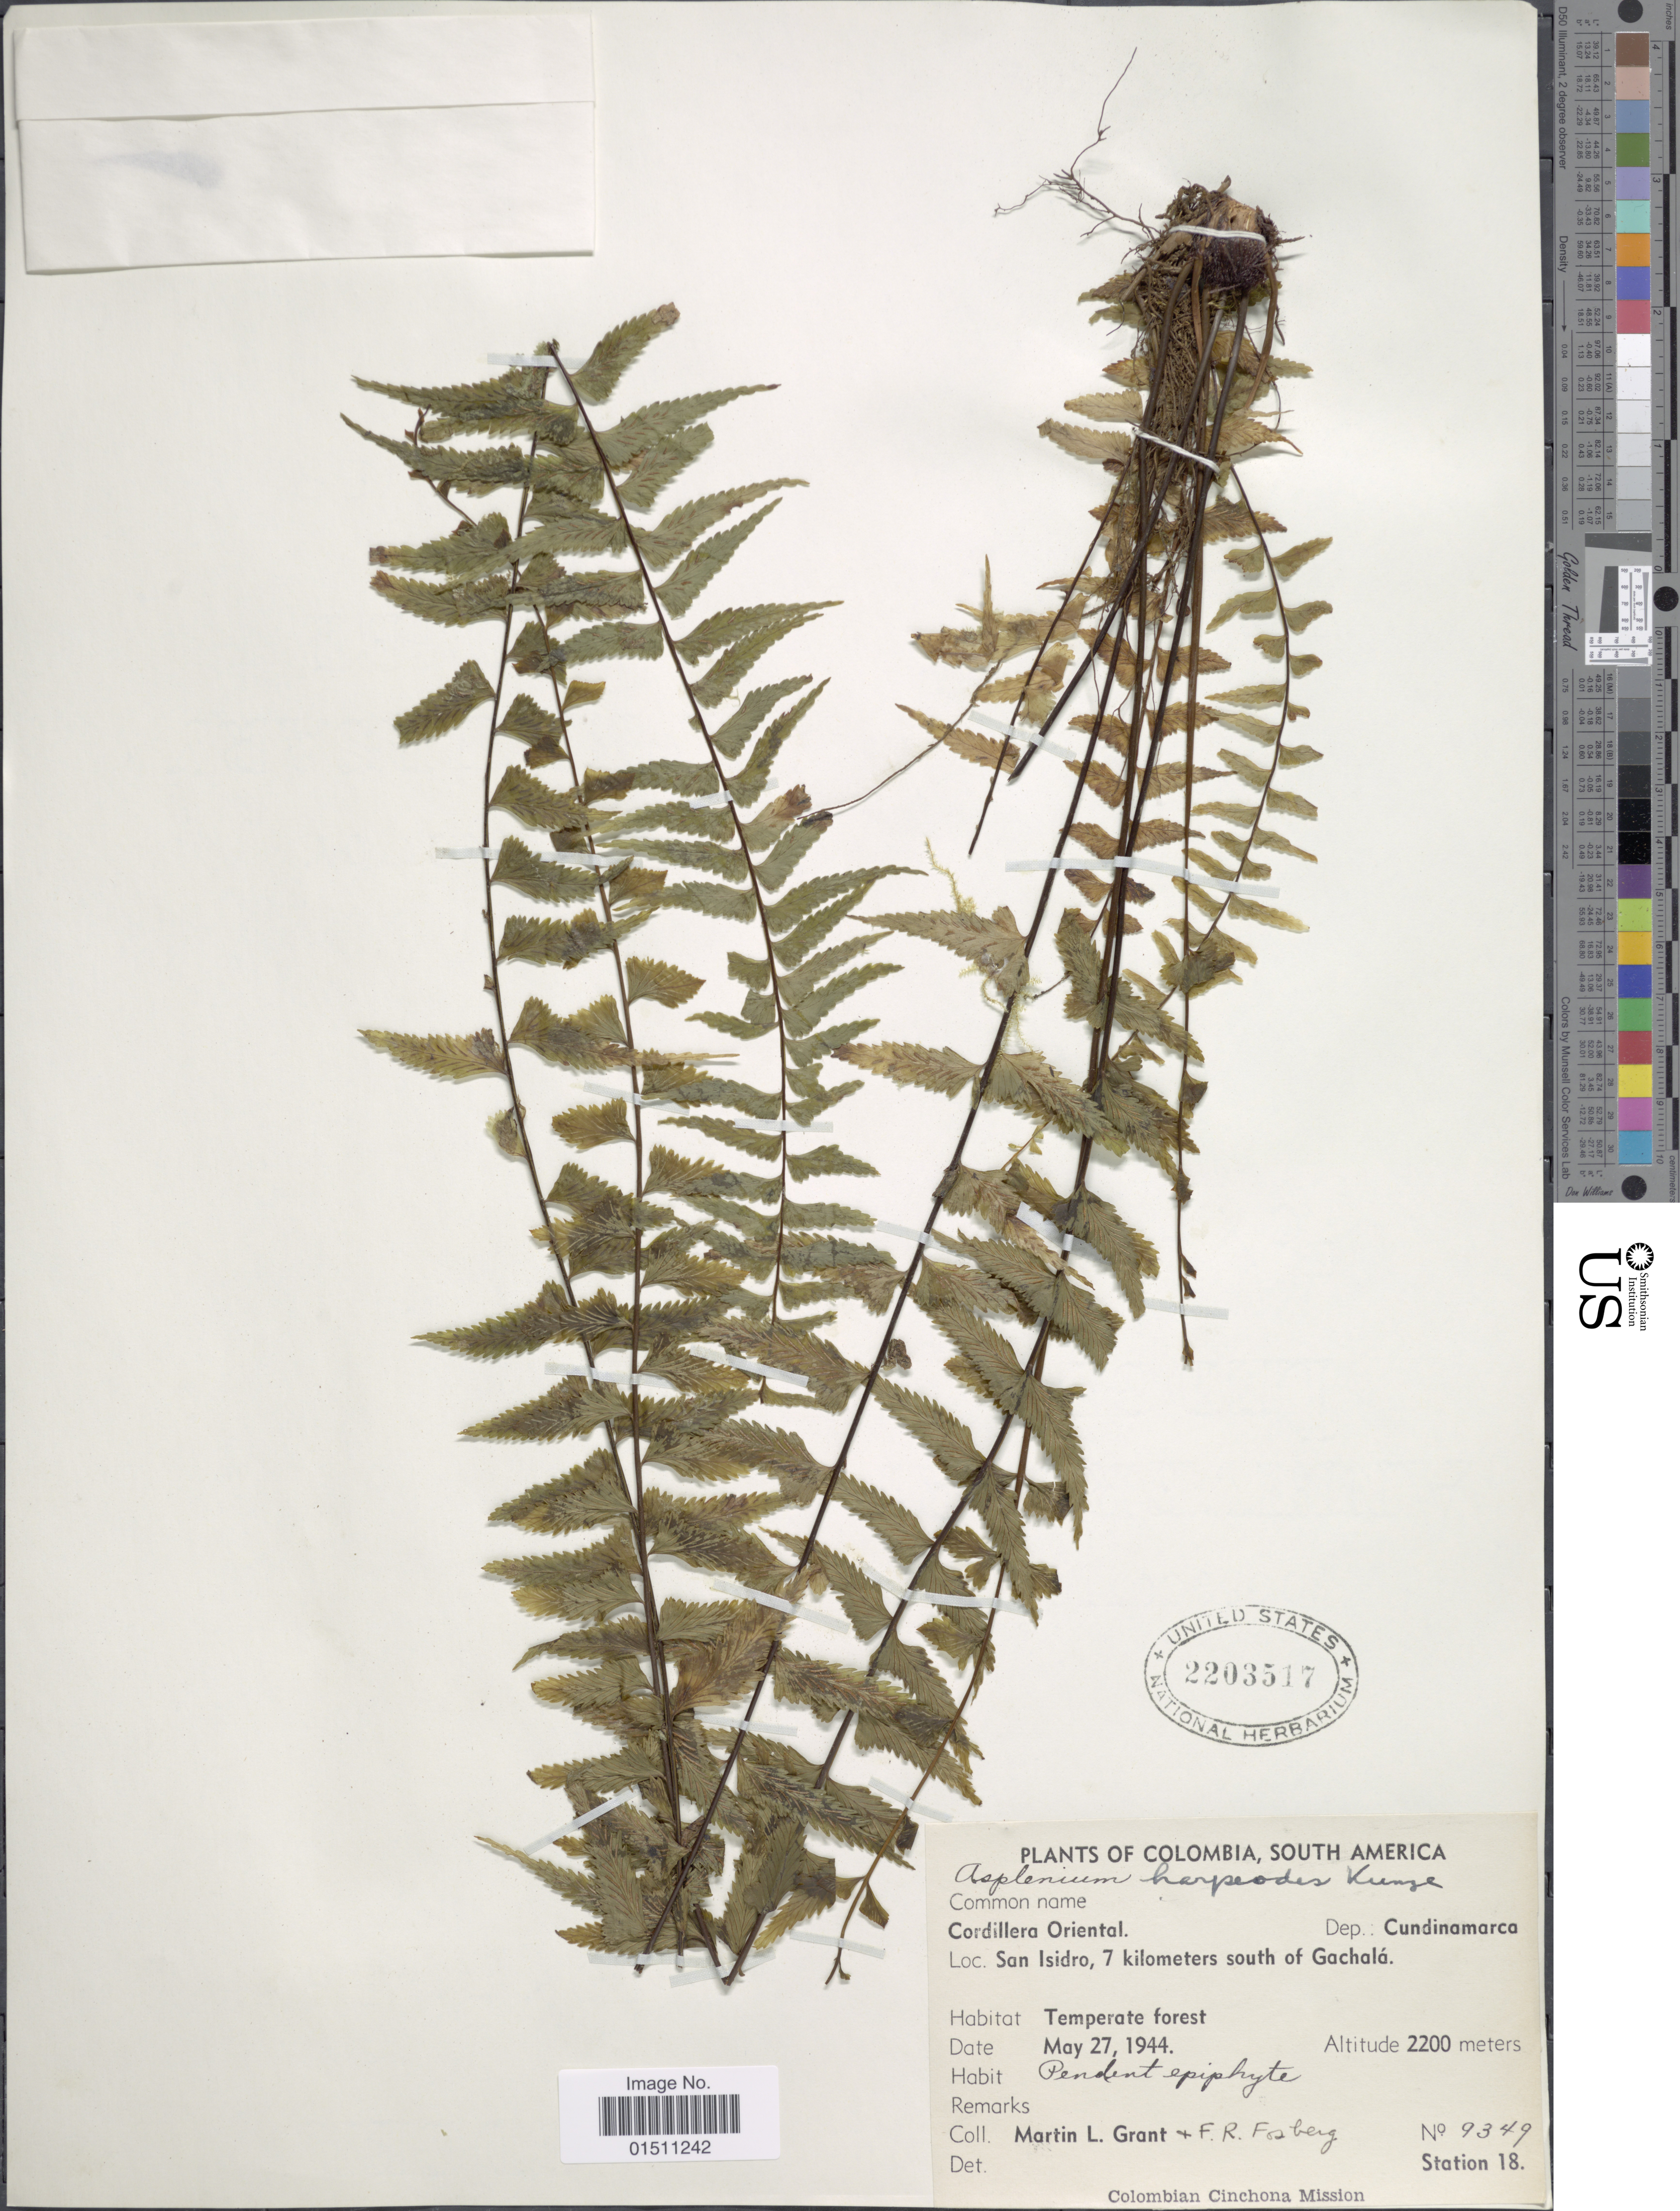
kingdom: Plantae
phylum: Tracheophyta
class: Polypodiopsida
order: Polypodiales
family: Aspleniaceae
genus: Asplenium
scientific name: Asplenium harpeodes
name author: Kunze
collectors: M. L. Grant & F. R. Fosberg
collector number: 9349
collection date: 1944-05-27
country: Colombia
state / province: Cundinamarca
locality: Colombia, South America, Cordillera Oriental, De. Cundinamarca, San Isidoro, 7 kilomters south of Gachalá.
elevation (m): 2200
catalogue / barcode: US 2203517